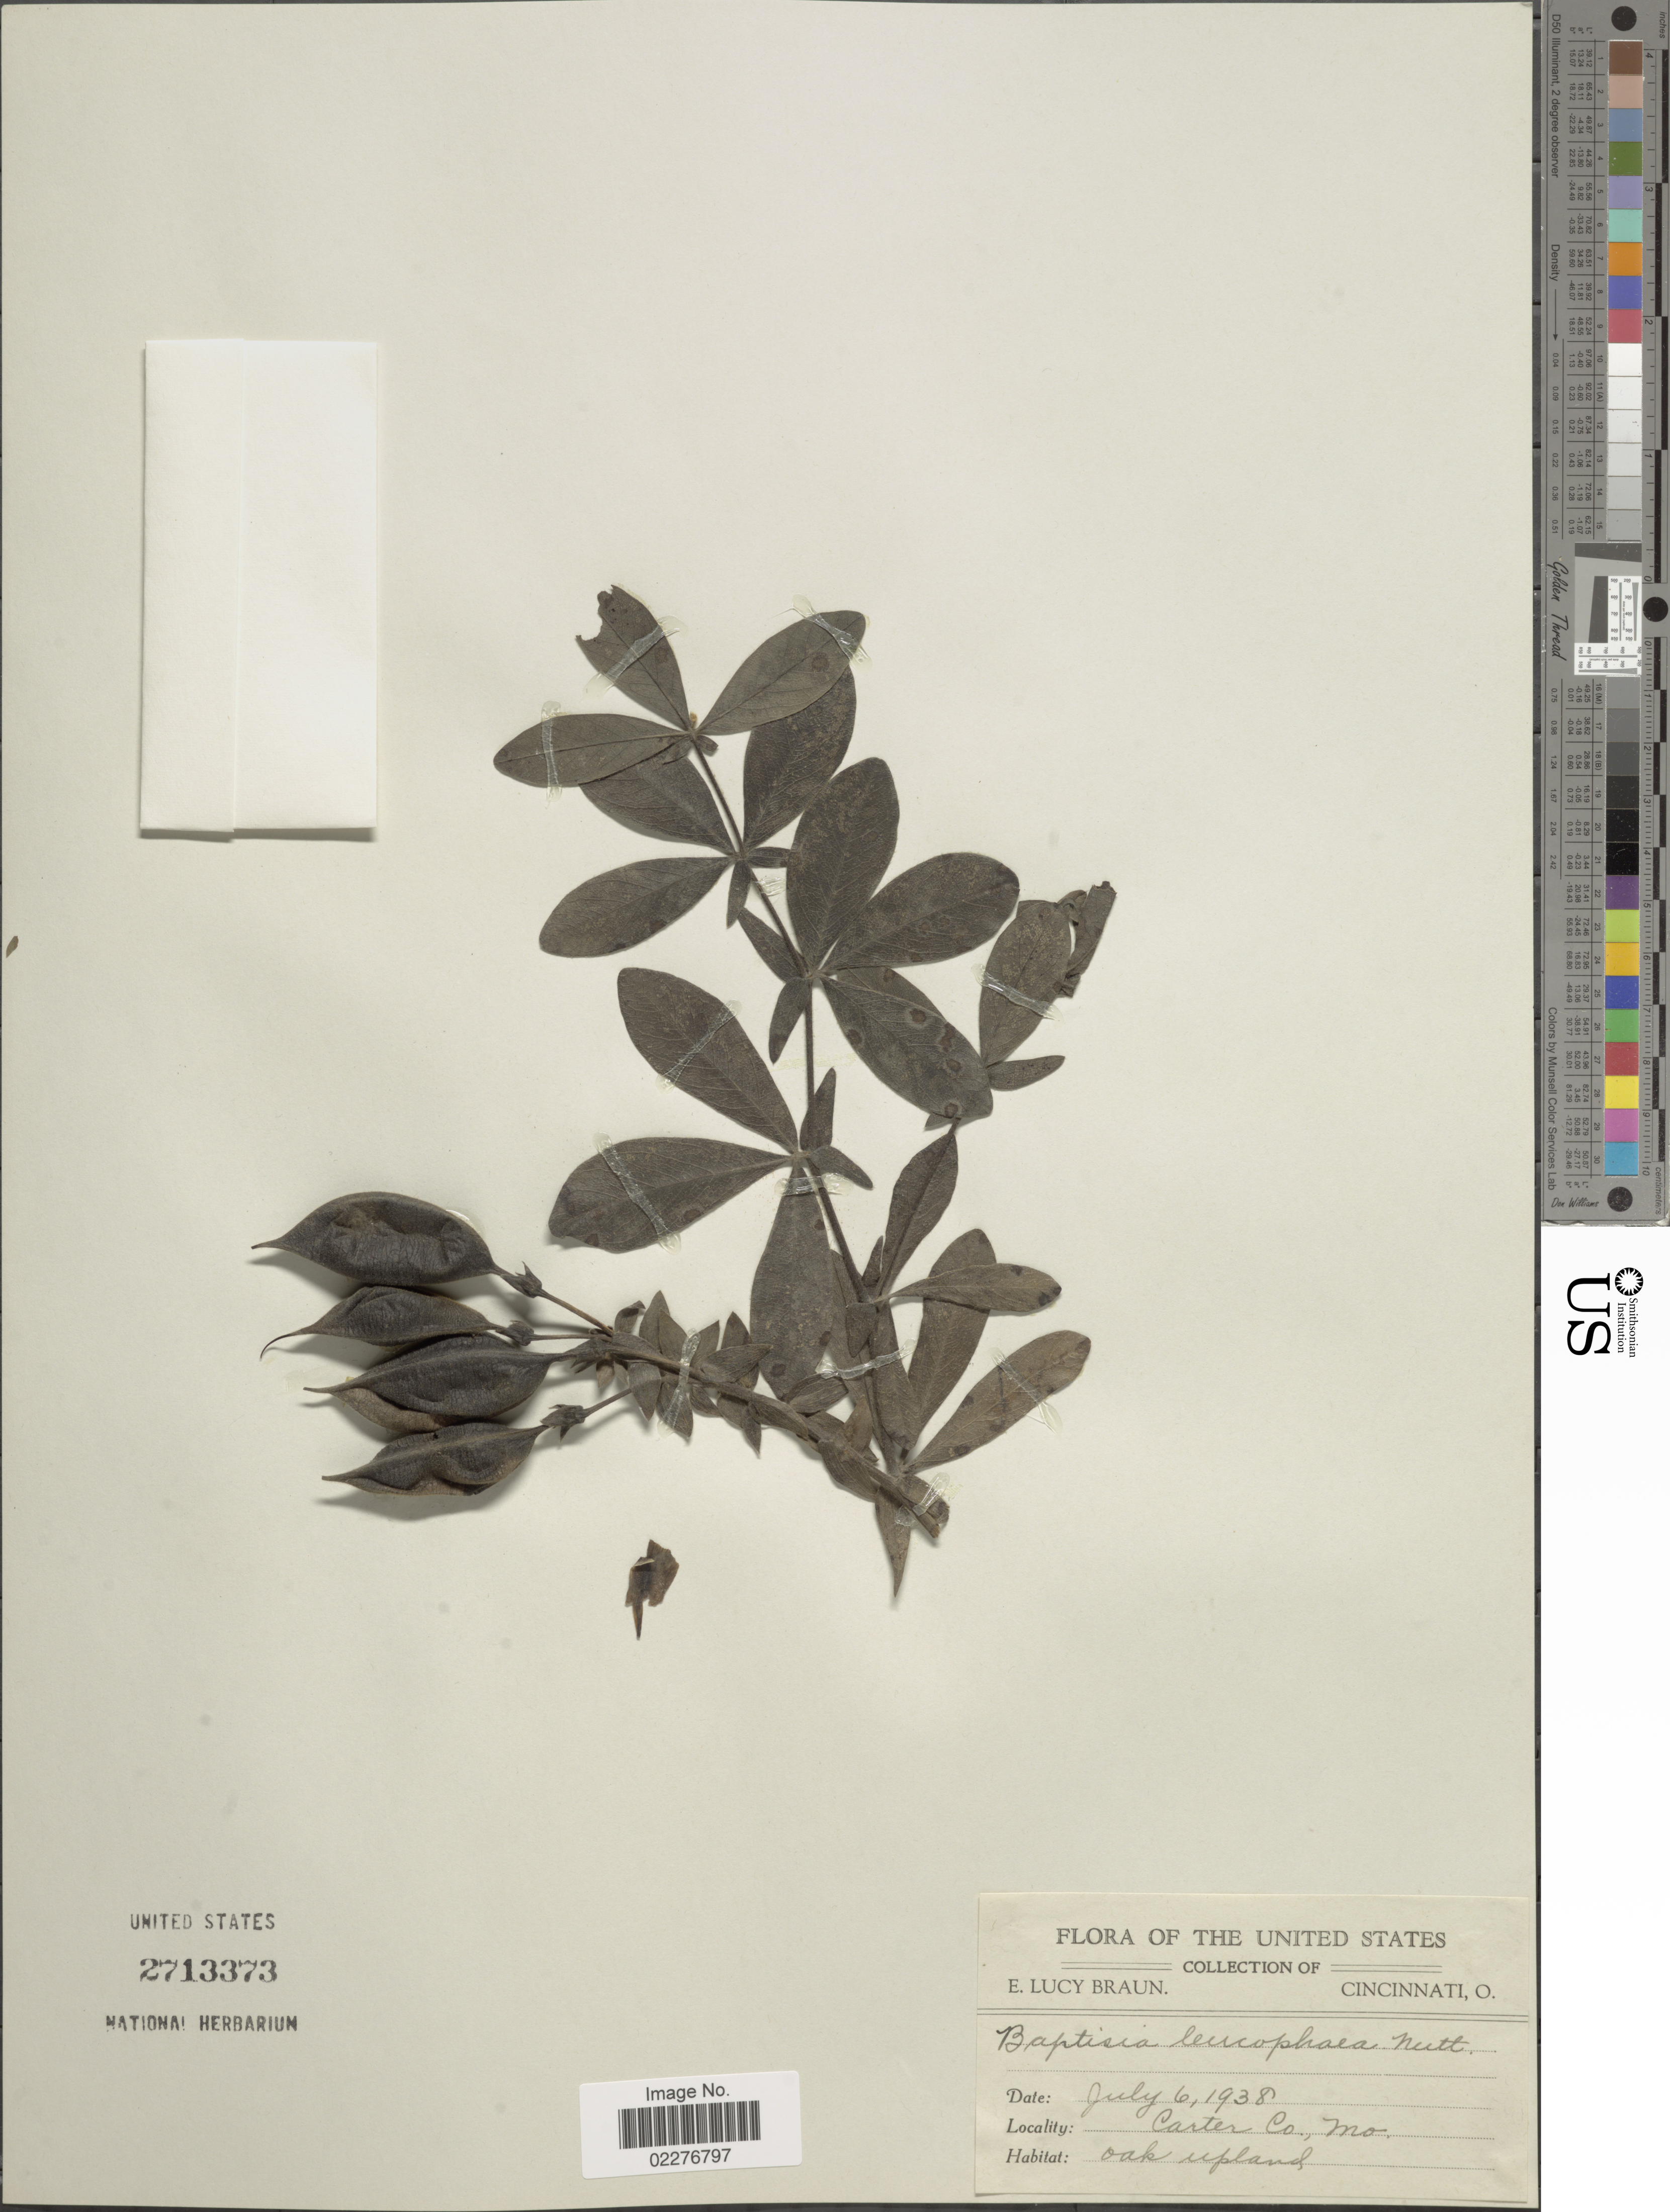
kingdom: Plantae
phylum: Tracheophyta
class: Magnoliopsida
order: Fabales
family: Fabaceae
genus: Baptisia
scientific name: Baptisia leucophaea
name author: Nutt.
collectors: E. L. Braun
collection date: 1938-07-06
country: United States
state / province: Missouri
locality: Carter Co., oak upland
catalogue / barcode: US 2713373